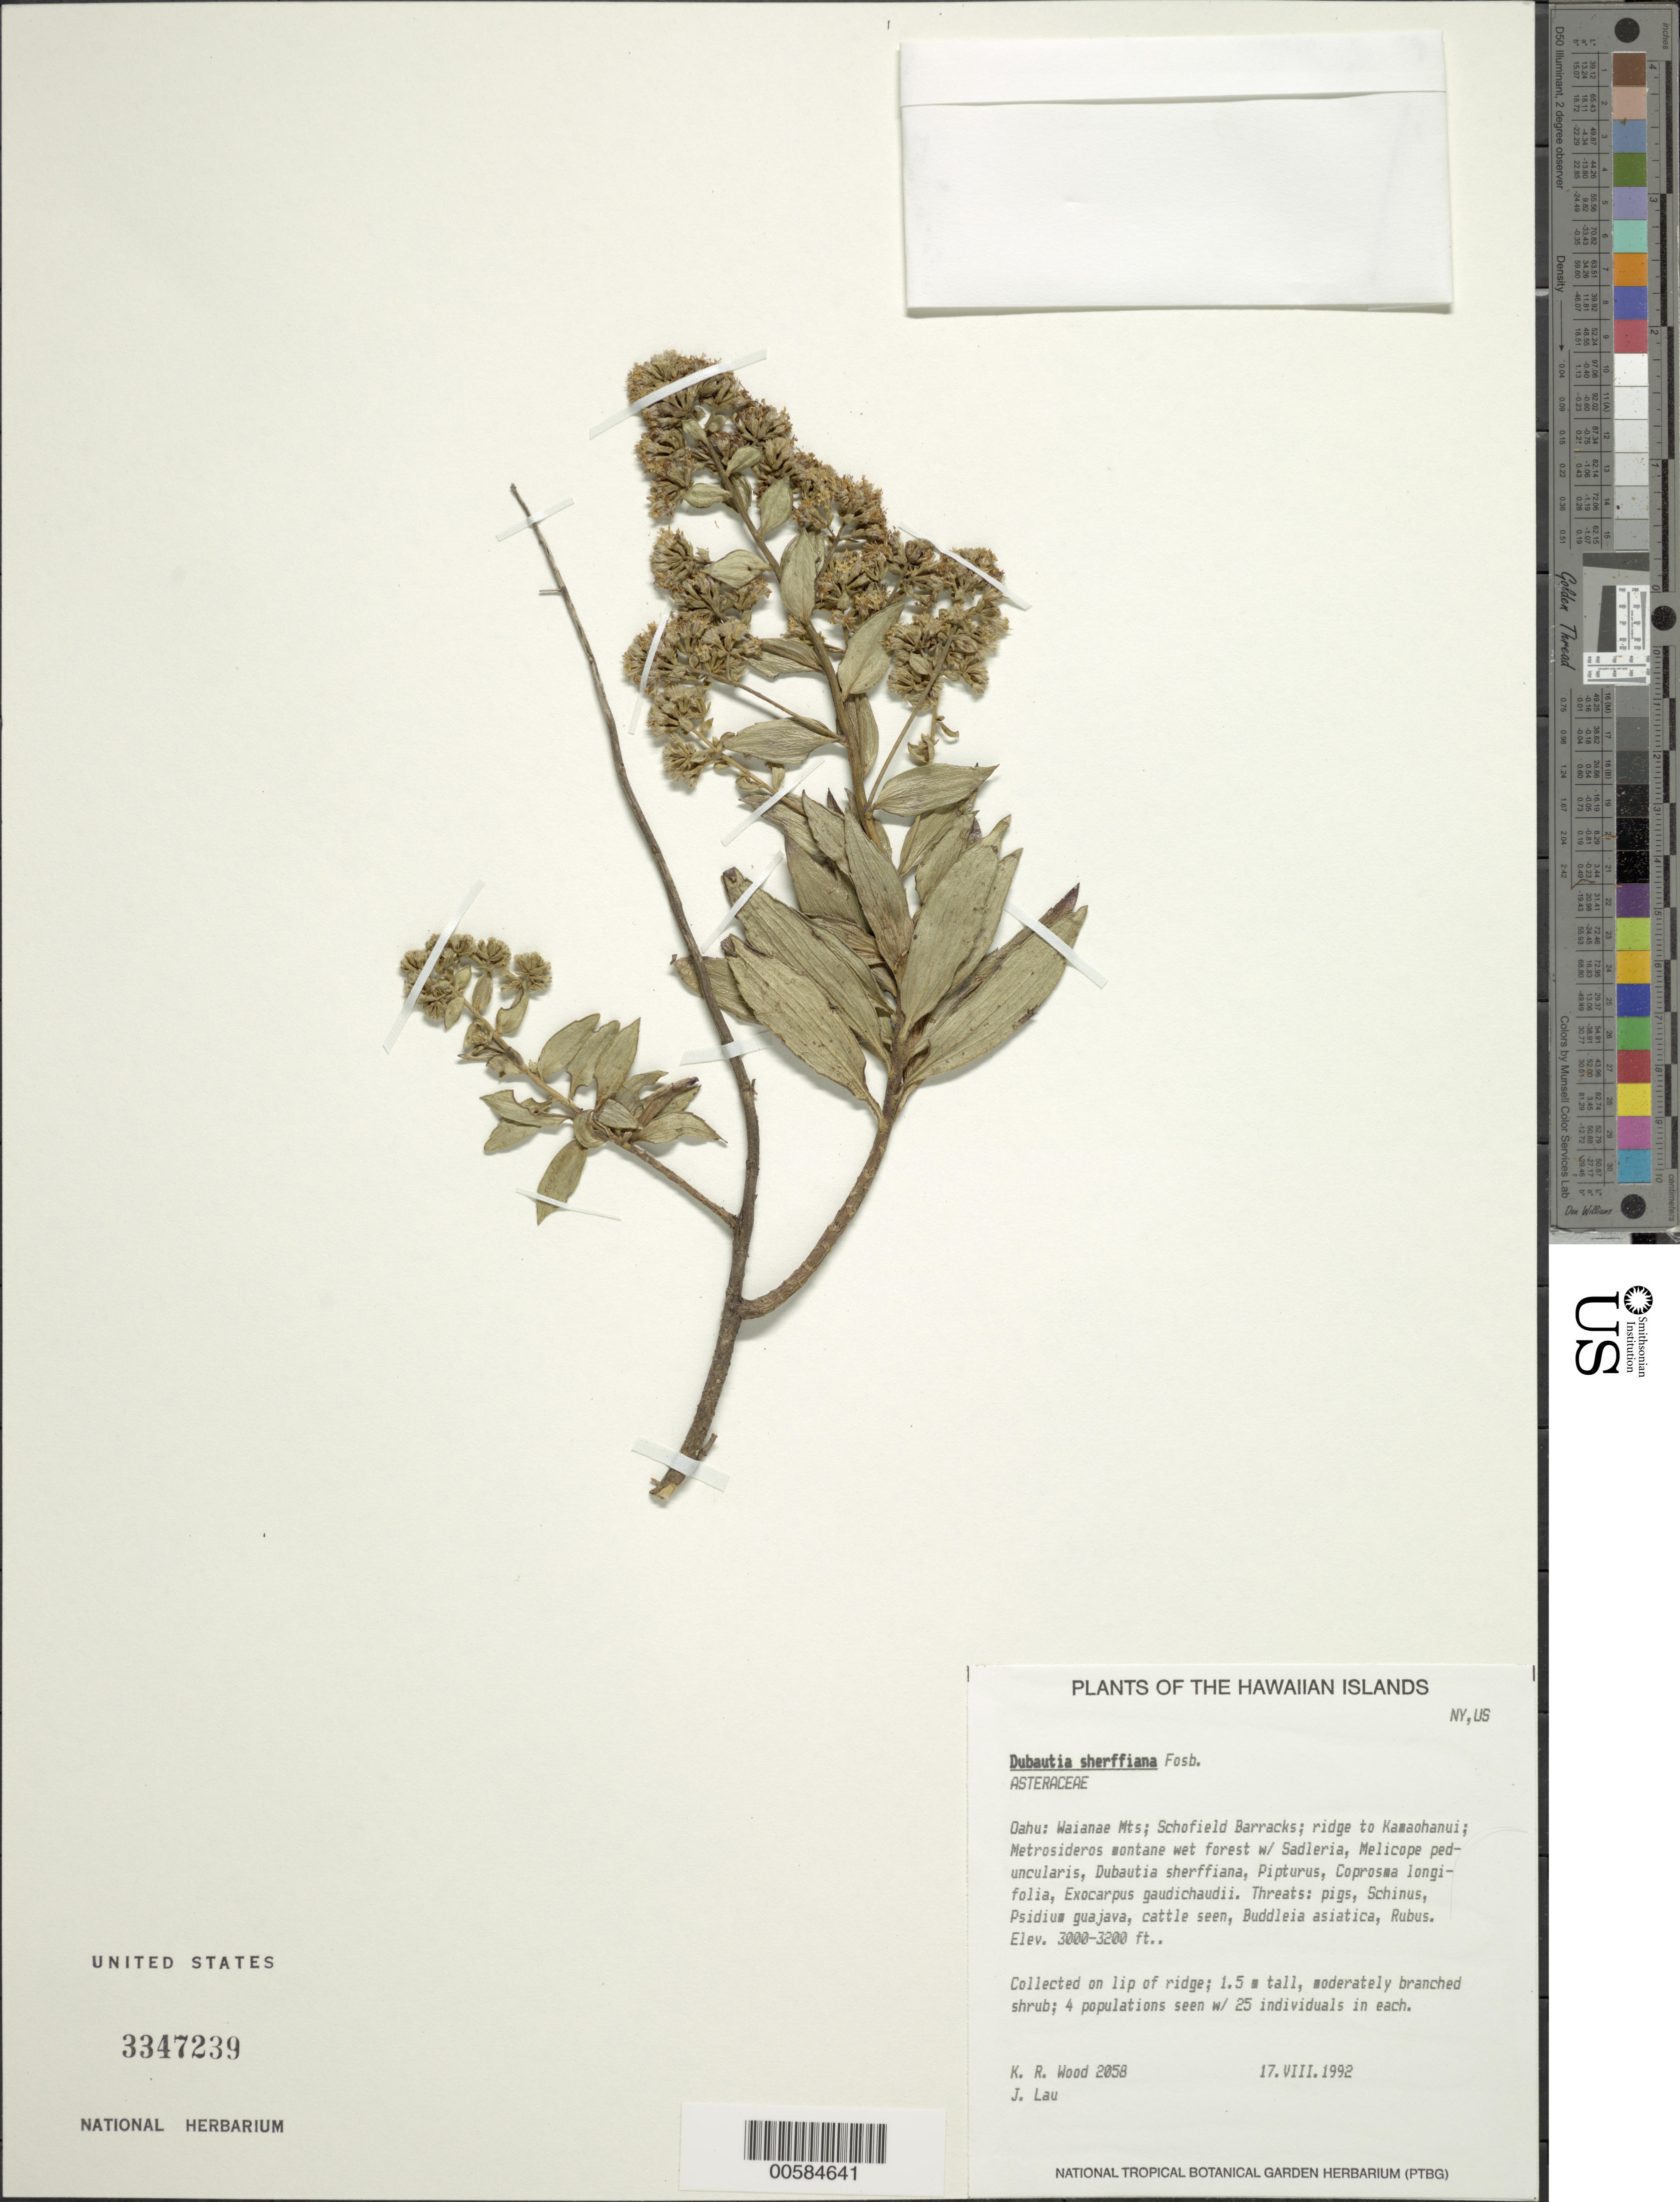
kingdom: Plantae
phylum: Tracheophyta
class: Magnoliopsida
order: Asterales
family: Asteraceae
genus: Dubautia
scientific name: Dubautia sherffiana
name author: Fosberg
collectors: K. R. Wood & J. Lau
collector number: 2058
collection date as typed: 17 Aug 1992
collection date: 1992-08-17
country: United States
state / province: Hawaii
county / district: Honolulu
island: Oahu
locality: Waianae Mts; Schofield Barracks; ridge to Kamaohanui.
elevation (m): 914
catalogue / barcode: US 3347239